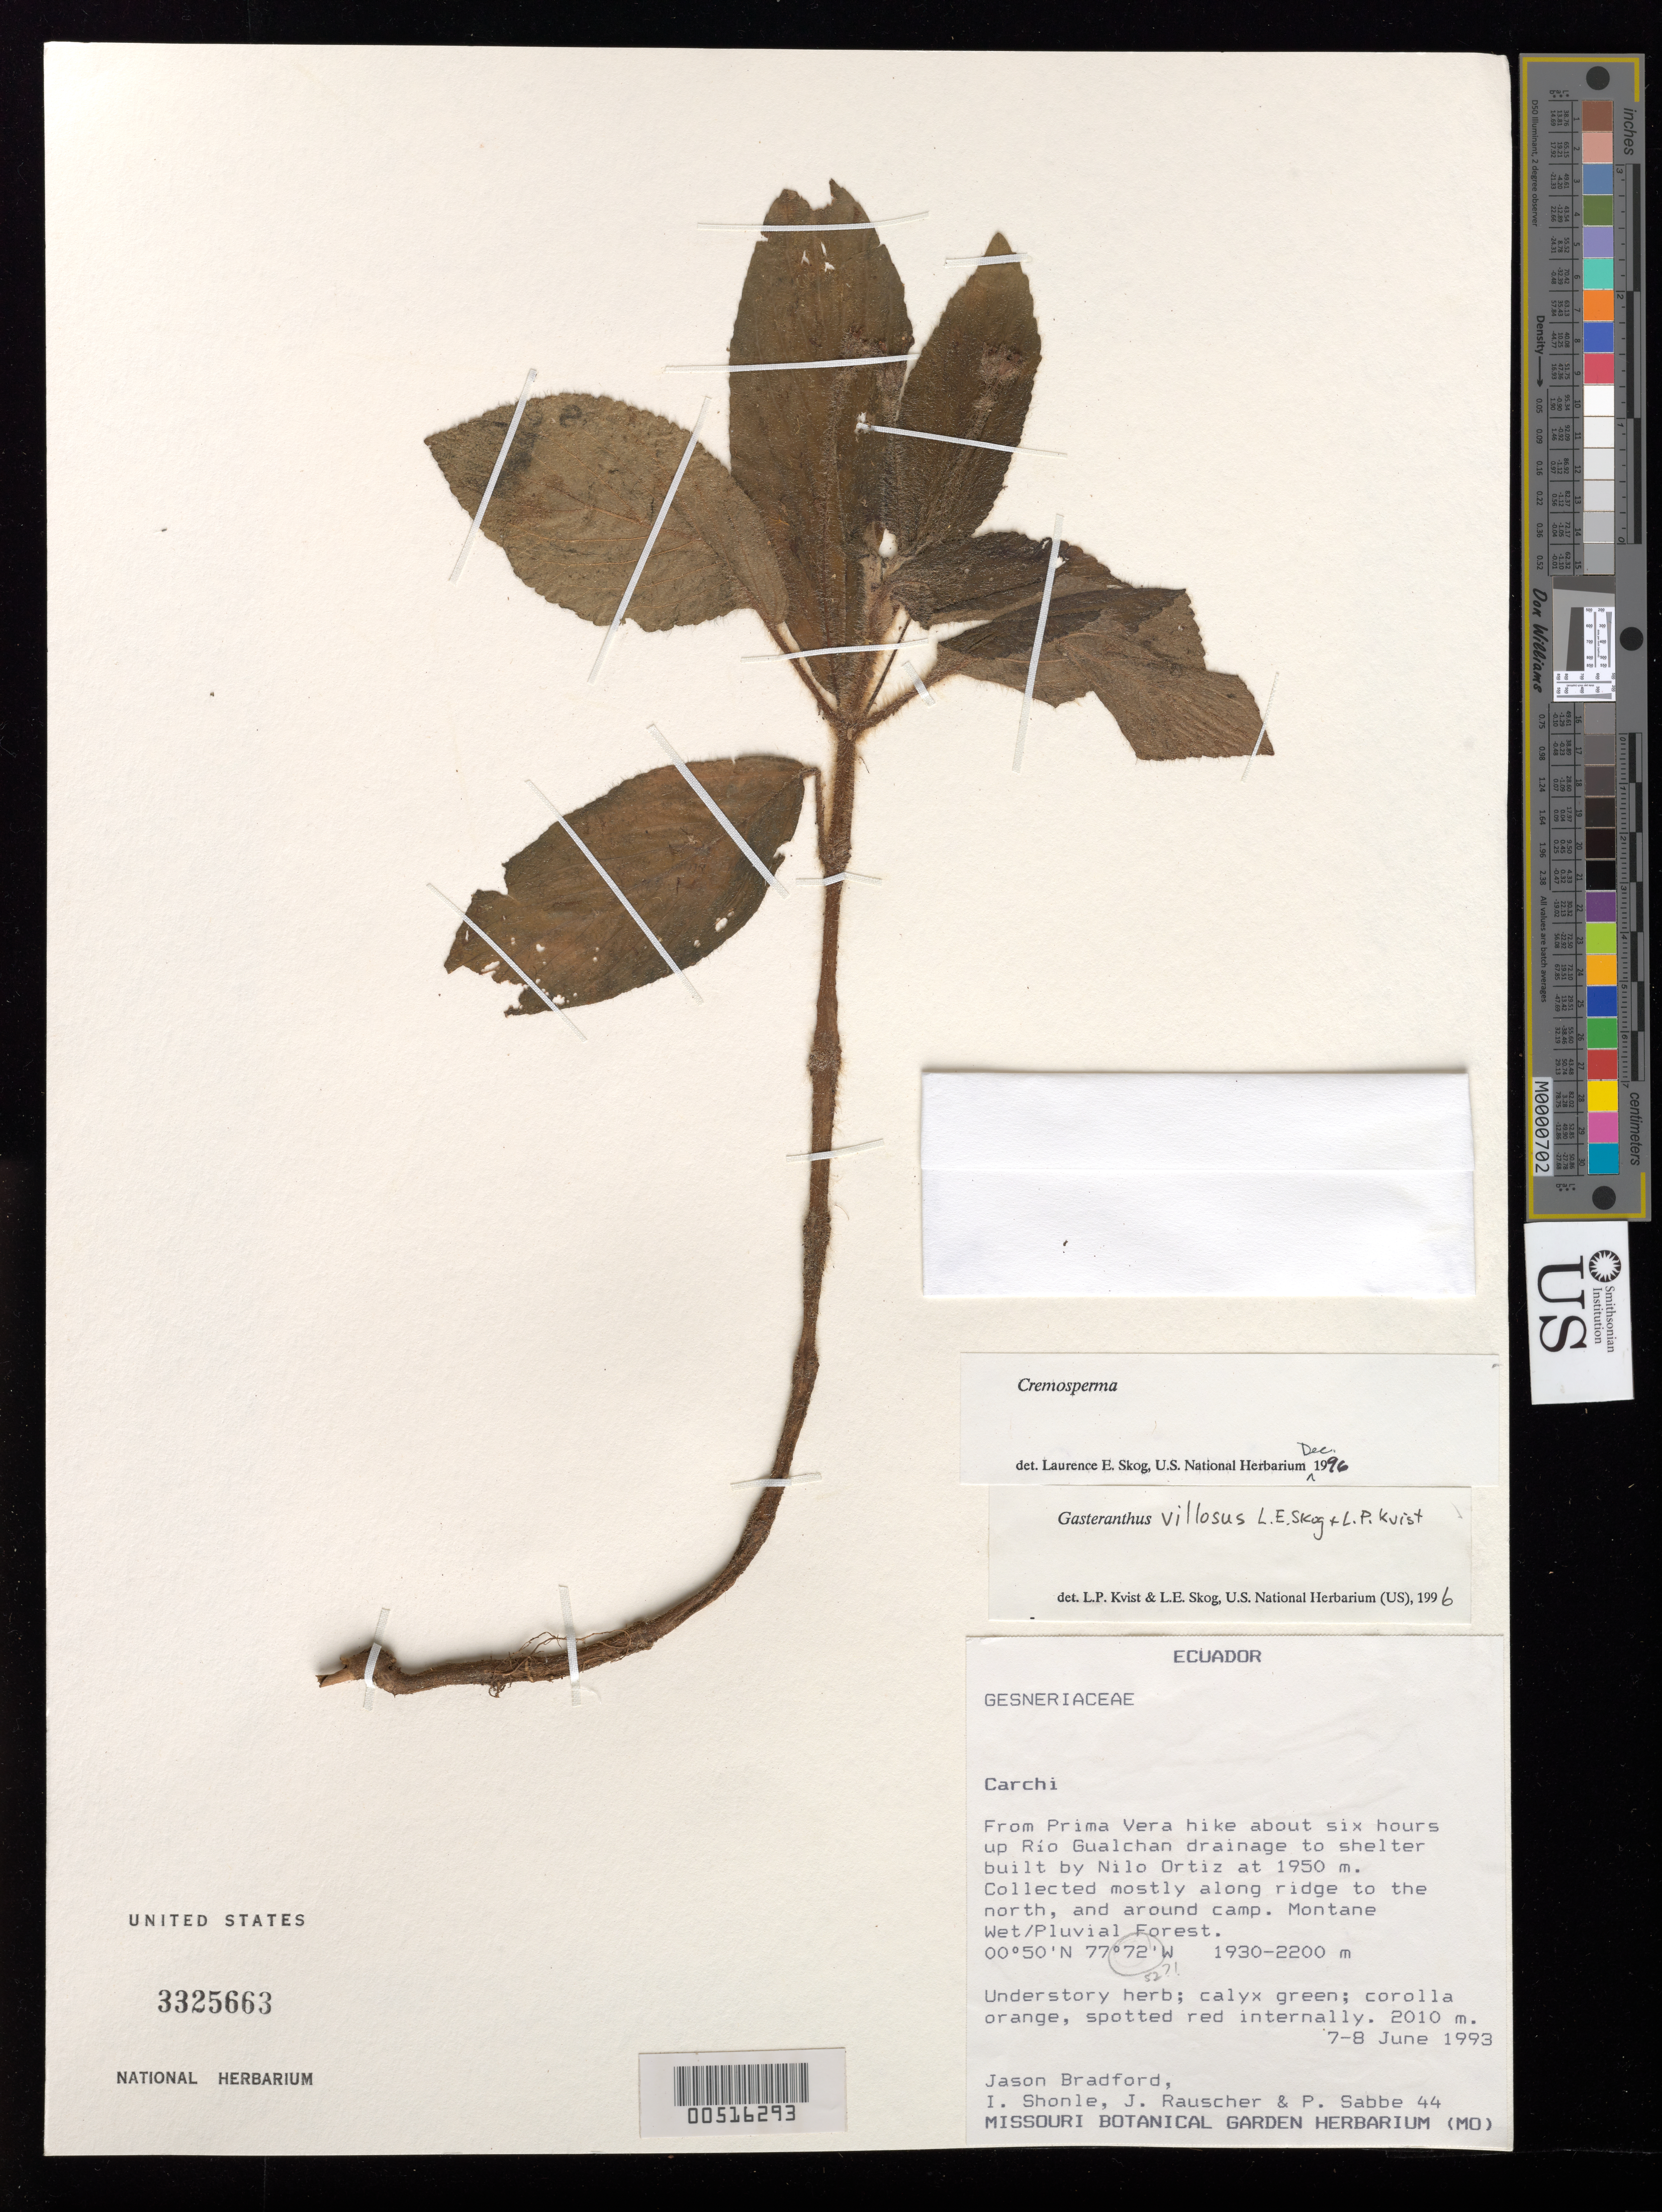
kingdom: Plantae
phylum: Tracheophyta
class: Magnoliopsida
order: Lamiales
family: Gesneriaceae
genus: Cremosperma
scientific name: Cremosperma sp.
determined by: Skog, Laurence E.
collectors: J. C. Bradford, I. Shonle, J. Rauscher & P. Sabbe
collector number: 44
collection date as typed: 7-8 Jun 1993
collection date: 1993-06-07/1993-06-08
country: Ecuador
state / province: Carchi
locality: From Prima Vera hike about six hours up Río Gualchan drainage to shelter built by Nilo Ortiz at 1950 m; mostly along ridge to the north, and around camp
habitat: Montane wet/pluvial forest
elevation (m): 2010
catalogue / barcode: US 3325663